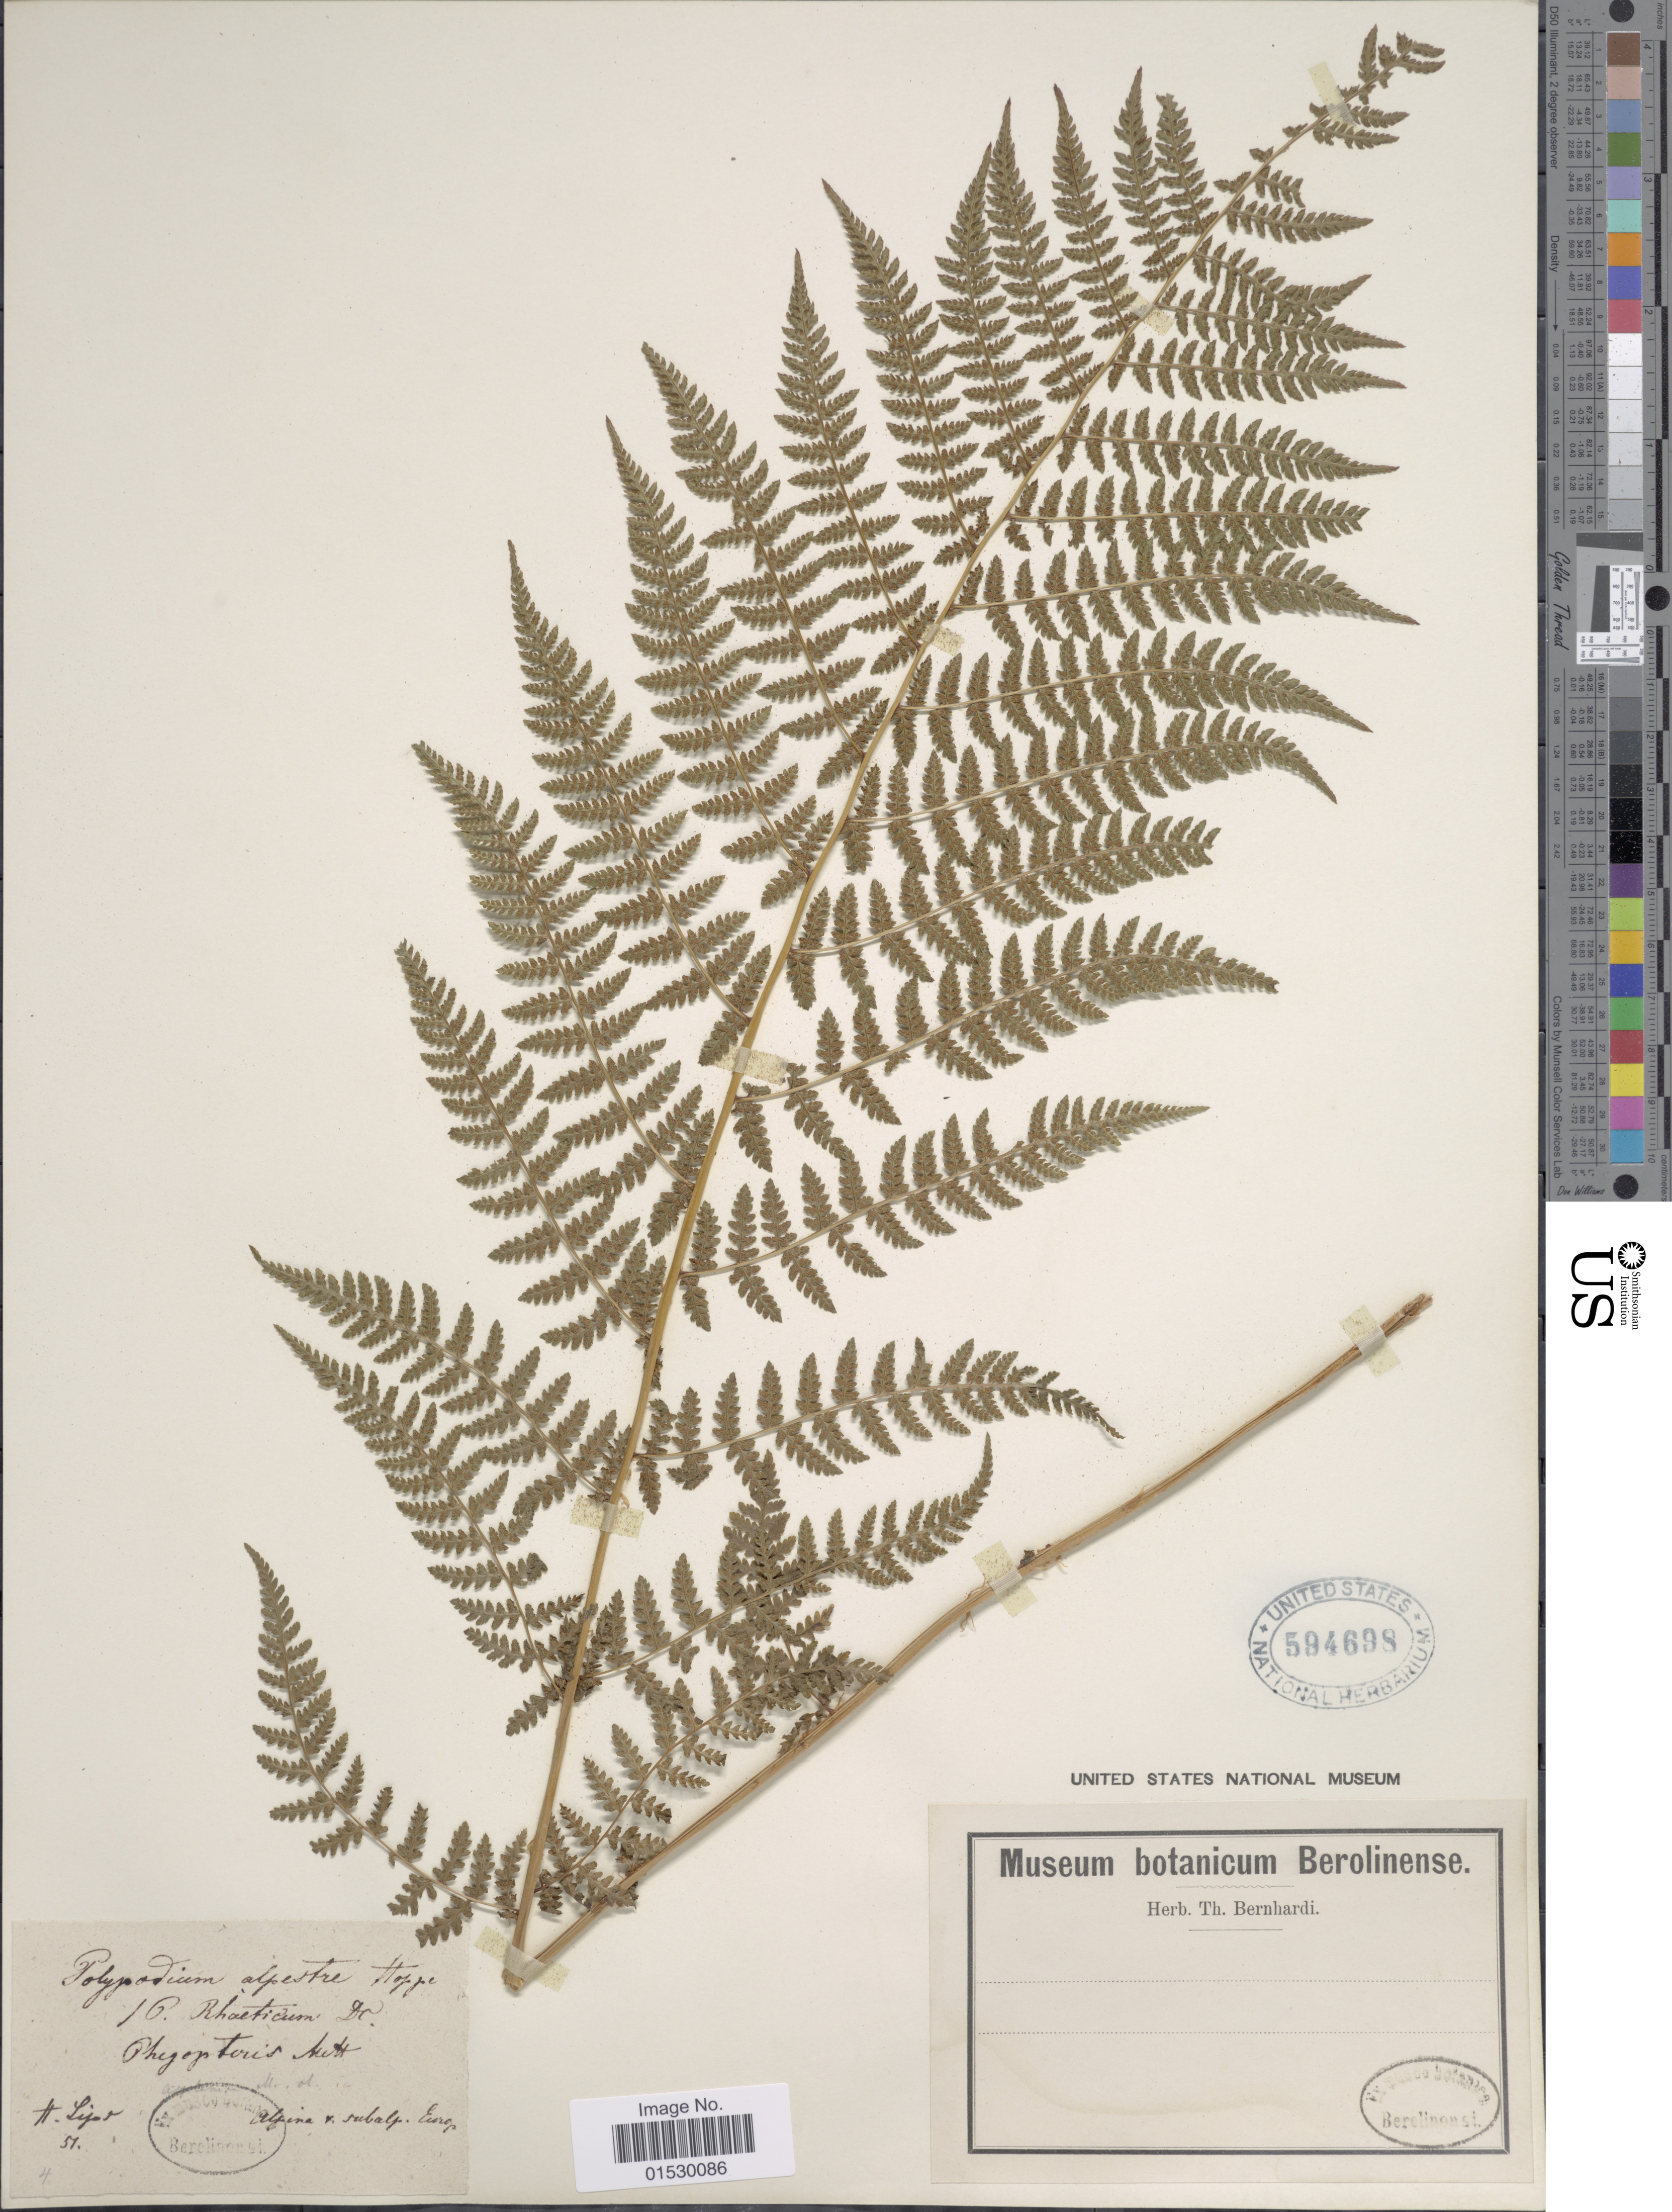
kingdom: Plantae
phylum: Tracheophyta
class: Polypodiopsida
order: Polypodiales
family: Athyriaceae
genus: Athyrium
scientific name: Athyrium alpestre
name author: (Hoppe) Rylands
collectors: H. Lijos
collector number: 51